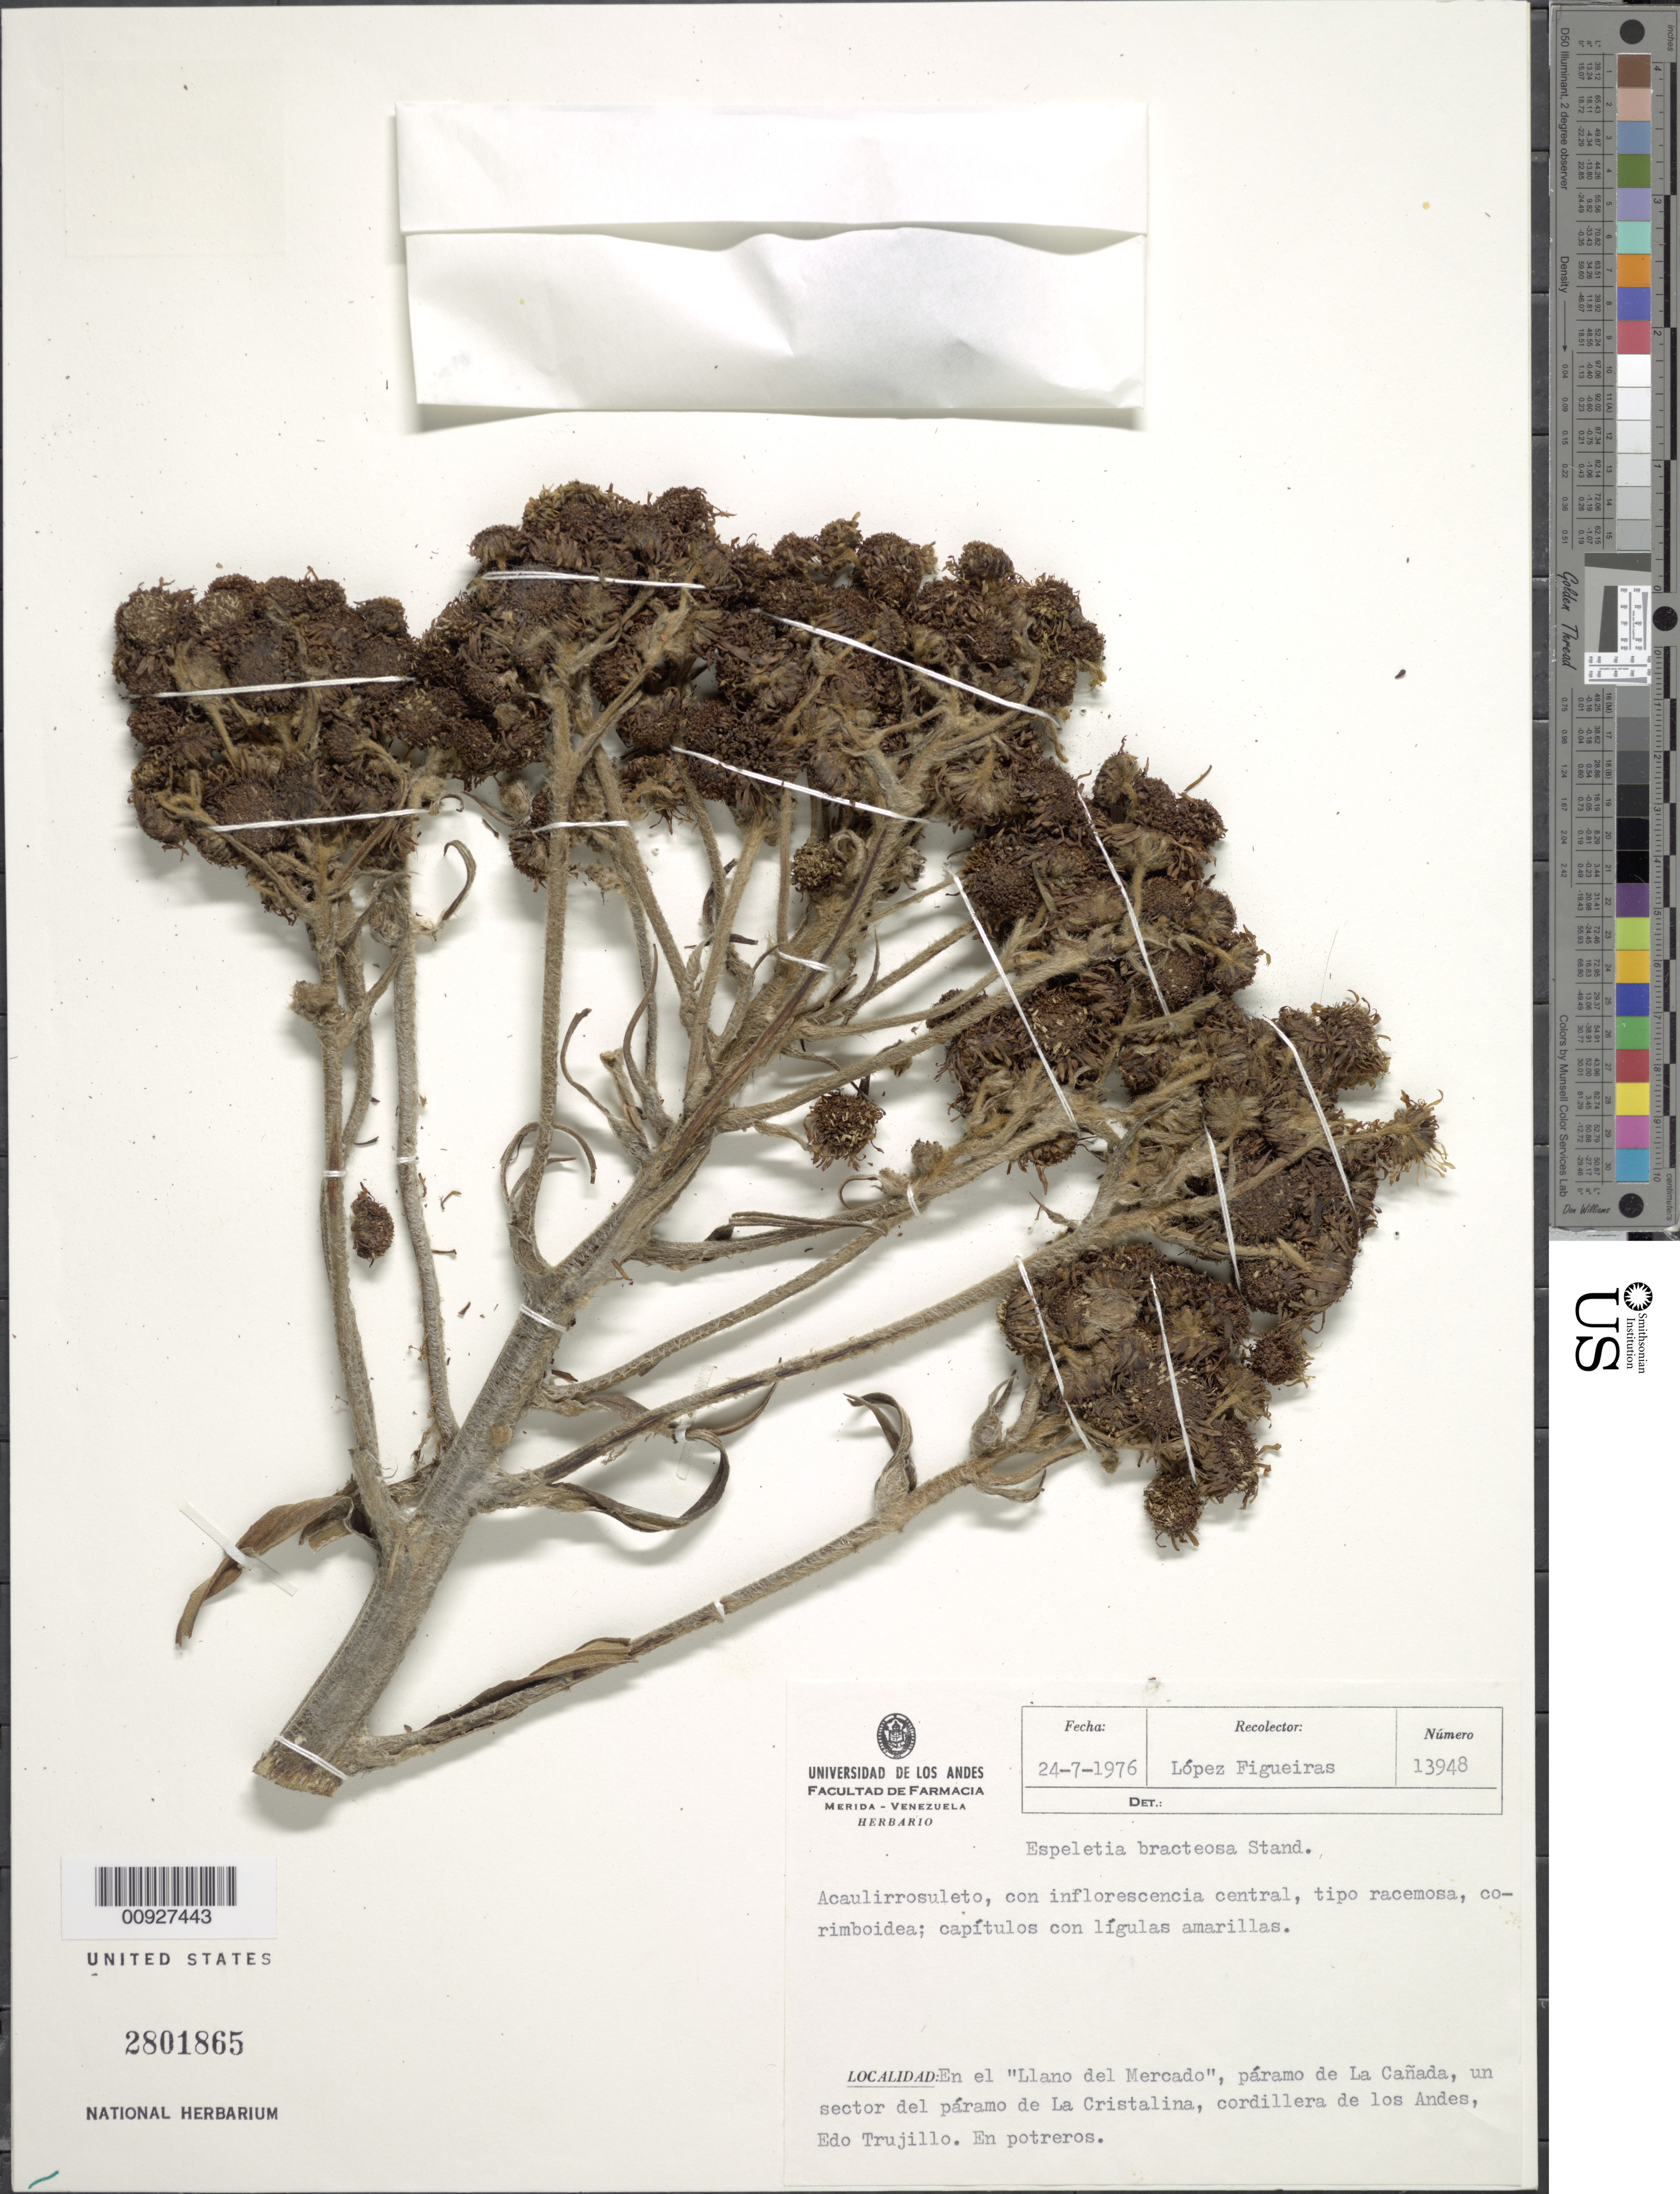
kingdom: Plantae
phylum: Tracheophyta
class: Magnoliopsida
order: Asterales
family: Asteraceae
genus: Ruilopezia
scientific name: Ruilopezia bracteosa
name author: (Standl.) Cuatrec.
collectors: L. Figueiras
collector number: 13948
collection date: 1976-07-24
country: Venezuela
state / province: Trujillo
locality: En el "Llano del Mercado", paramo de La Canada, un sector del paramo de La Cristalina, Cordillera de los Andes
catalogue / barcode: US 2801865